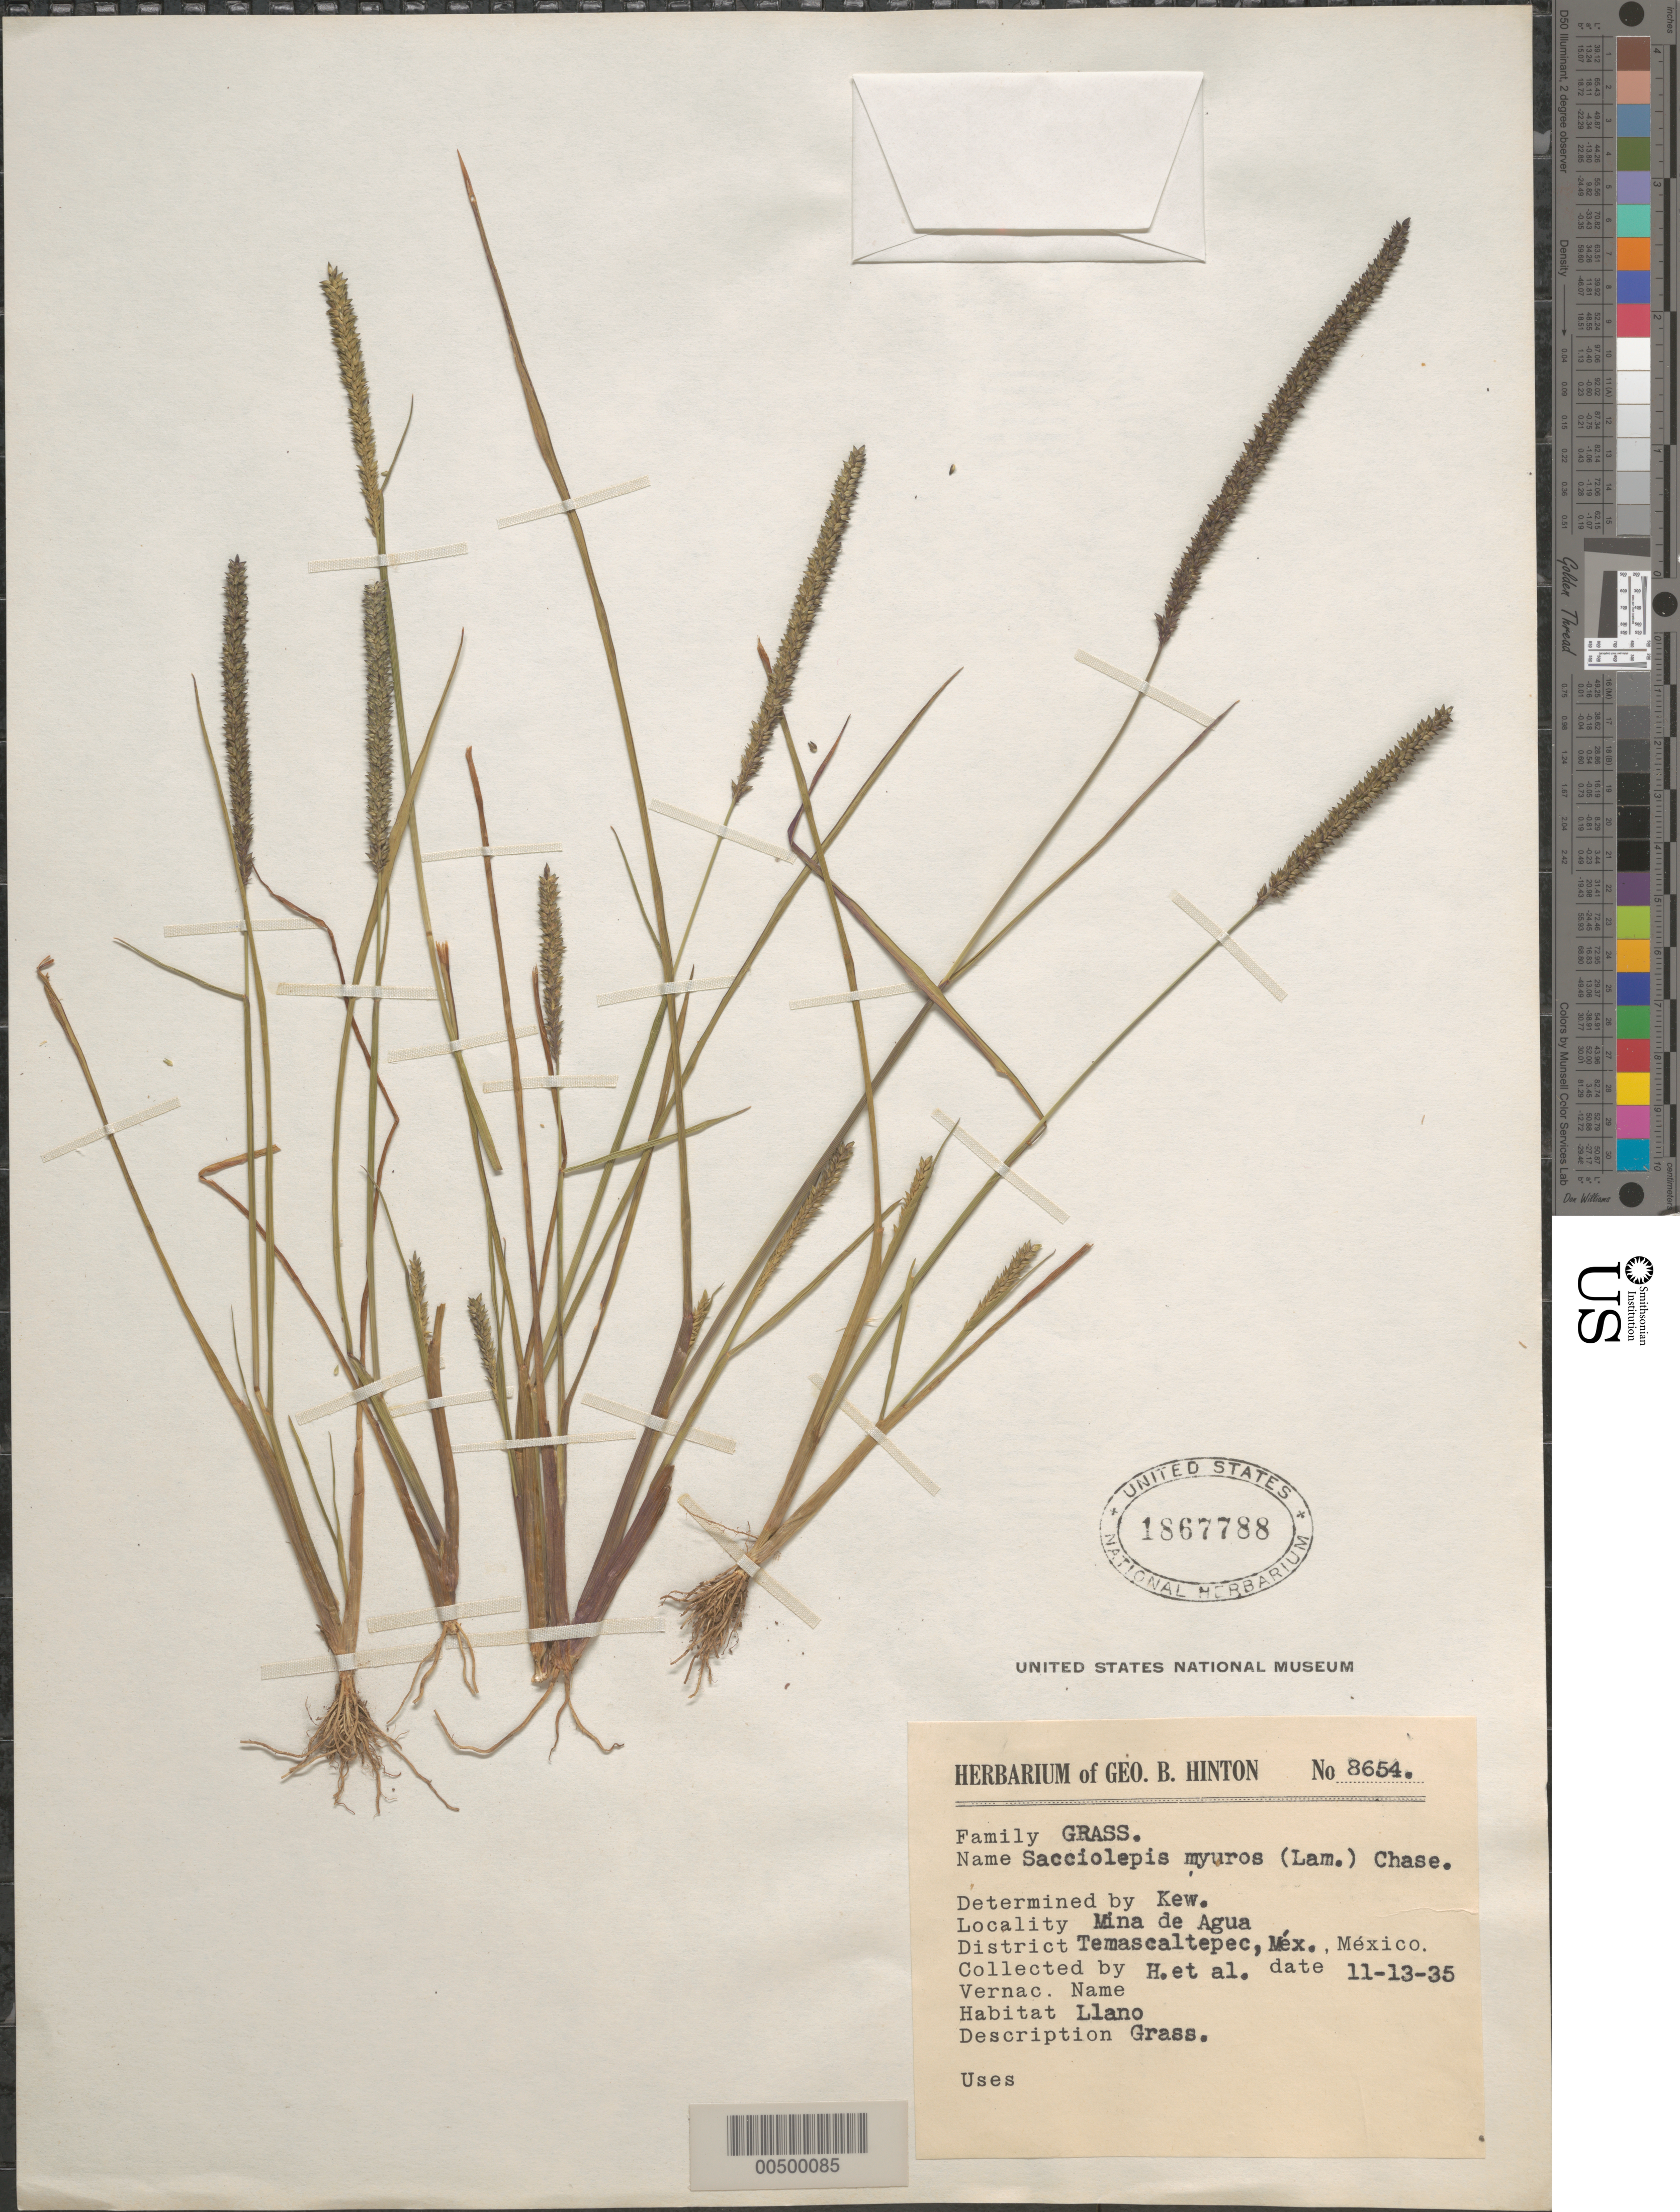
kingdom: Plantae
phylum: Tracheophyta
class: Liliopsida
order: Poales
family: Poaceae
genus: Sacciolepis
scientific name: Sacciolepis myuros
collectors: G. B. Hinton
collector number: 8654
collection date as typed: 13 Nov 1935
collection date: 1935-11-13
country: Mexico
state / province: México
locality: Mina de Agua, Temascaltepec Dist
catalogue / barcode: US 1867788